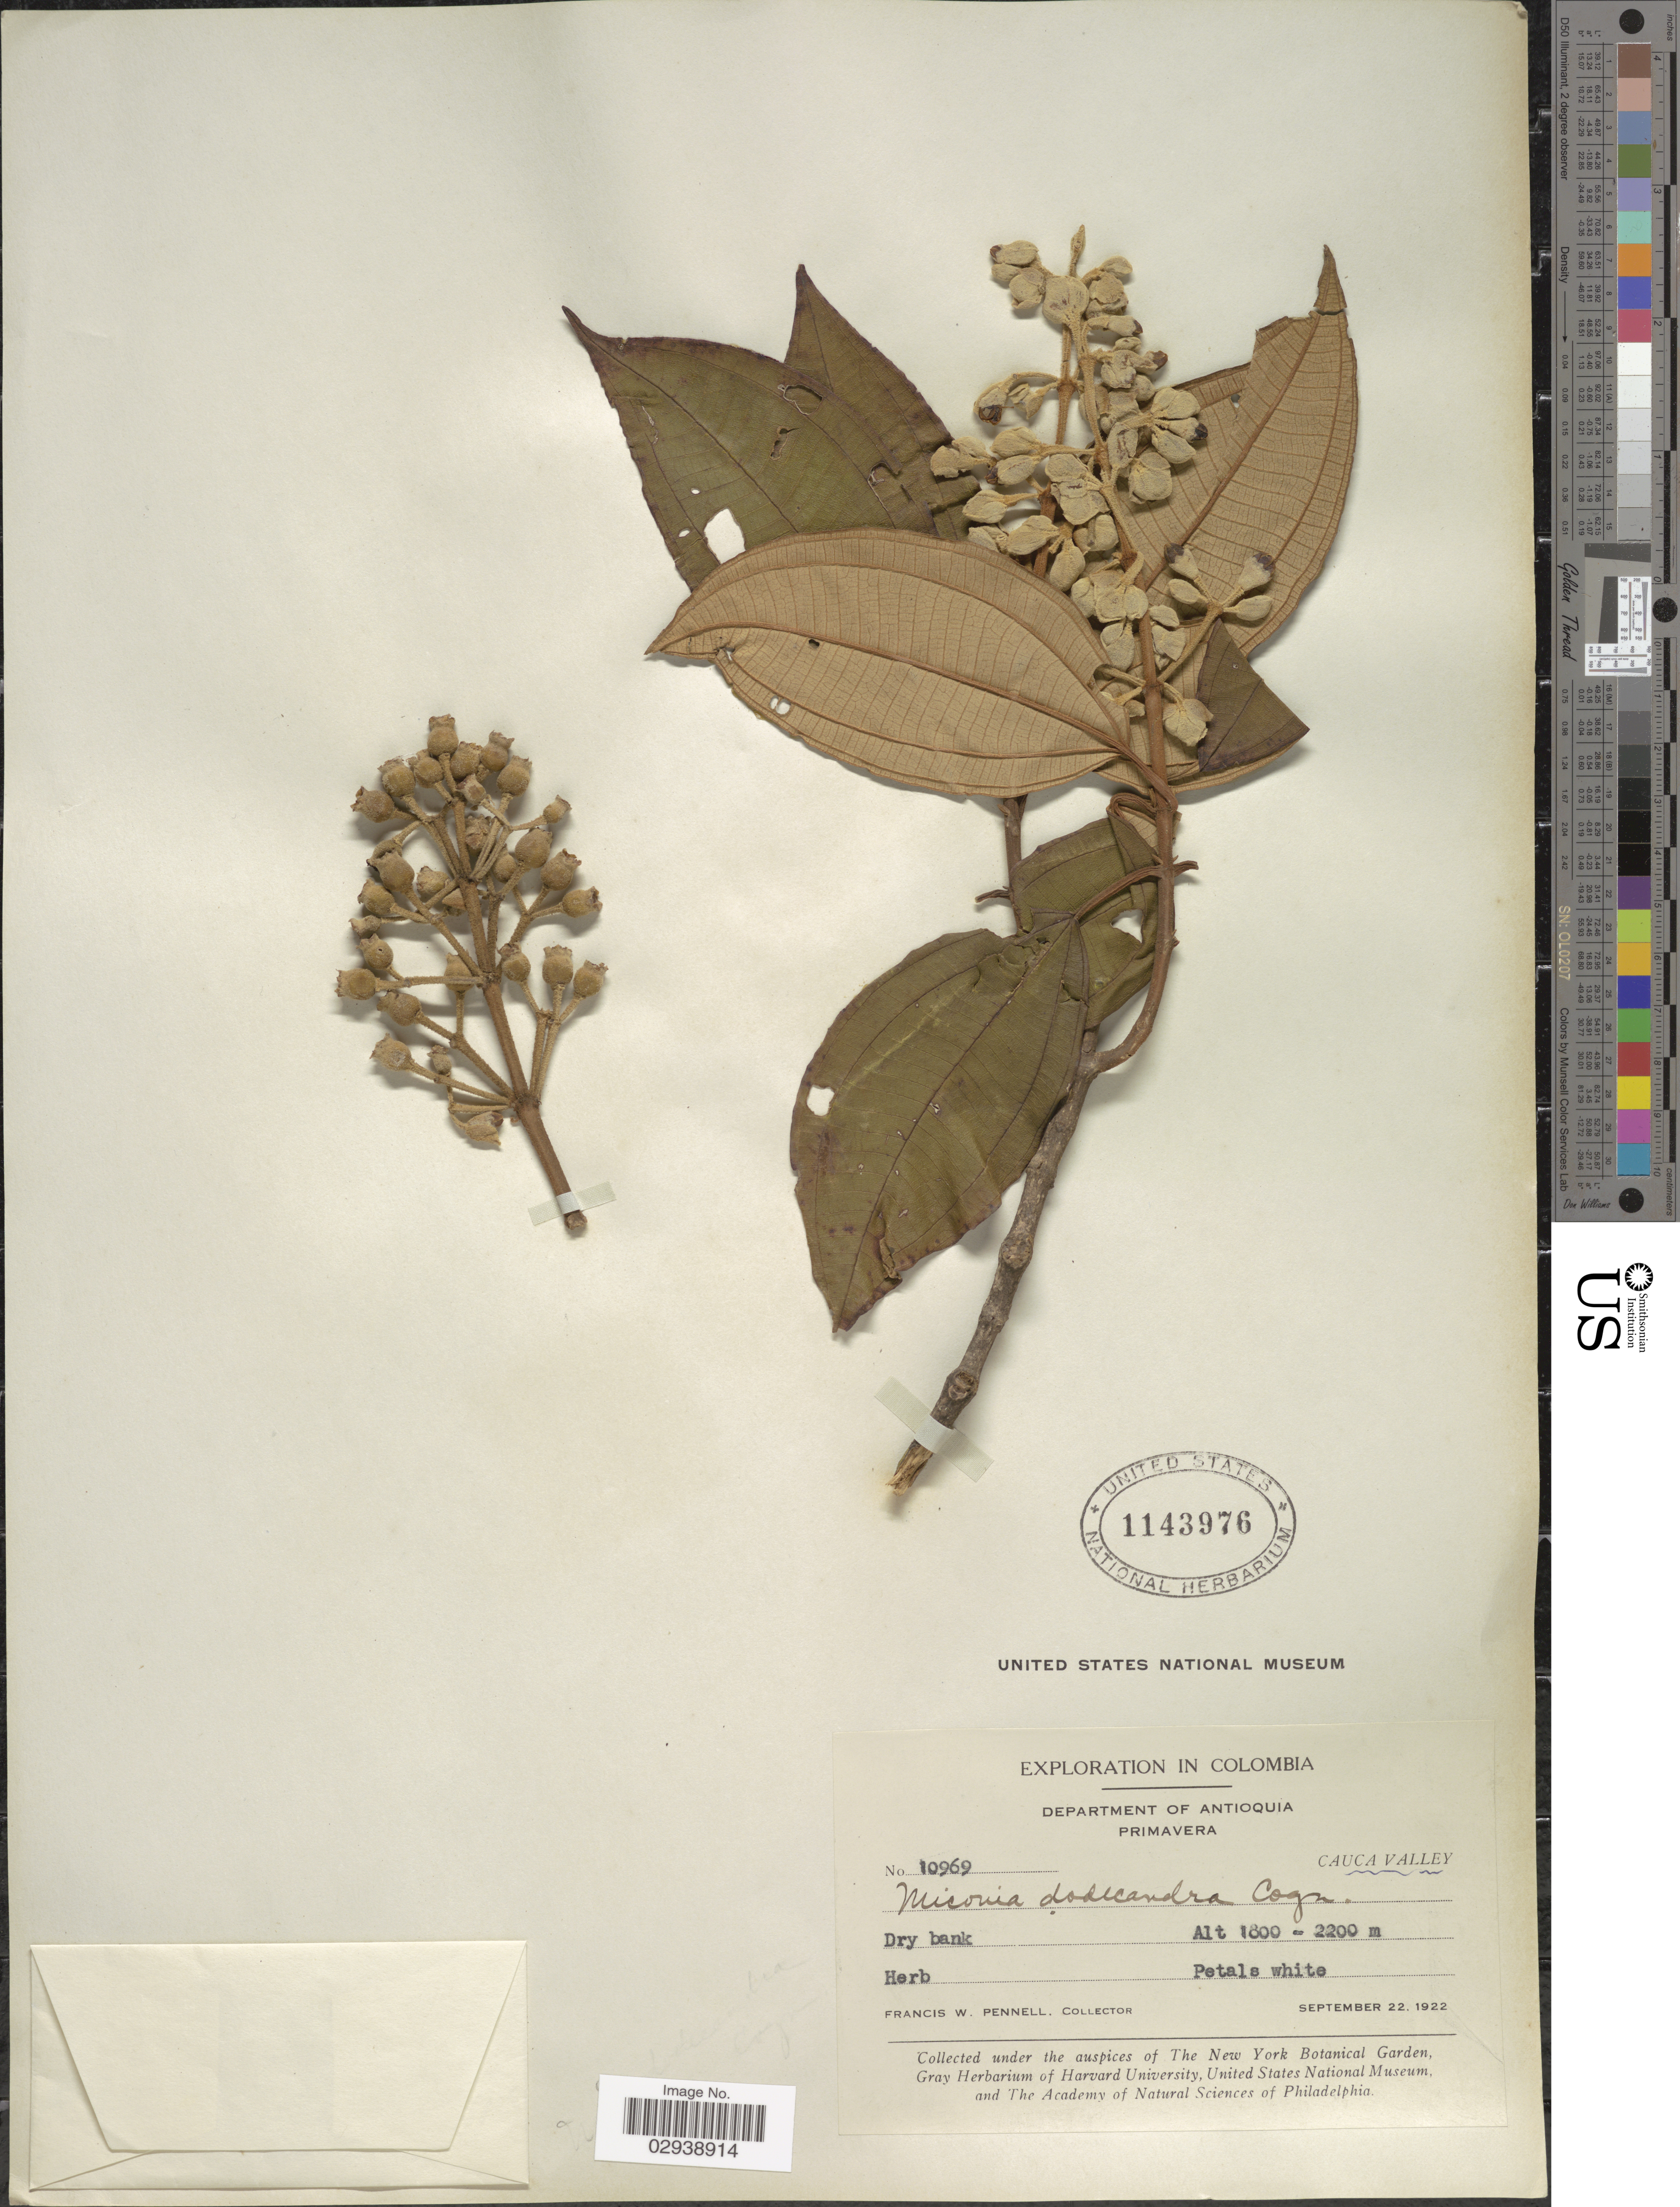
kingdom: Plantae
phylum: Tracheophyta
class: Magnoliopsida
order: Myrtales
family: Melastomataceae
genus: Miconia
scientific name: Miconia dodecandra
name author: Cogn.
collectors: F. W. Pennell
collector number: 10969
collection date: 1922-09-22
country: Colombia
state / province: Antioquia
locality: Department of Antioquia, Primavera, Cauca Valley.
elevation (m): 1800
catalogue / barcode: US 1143976